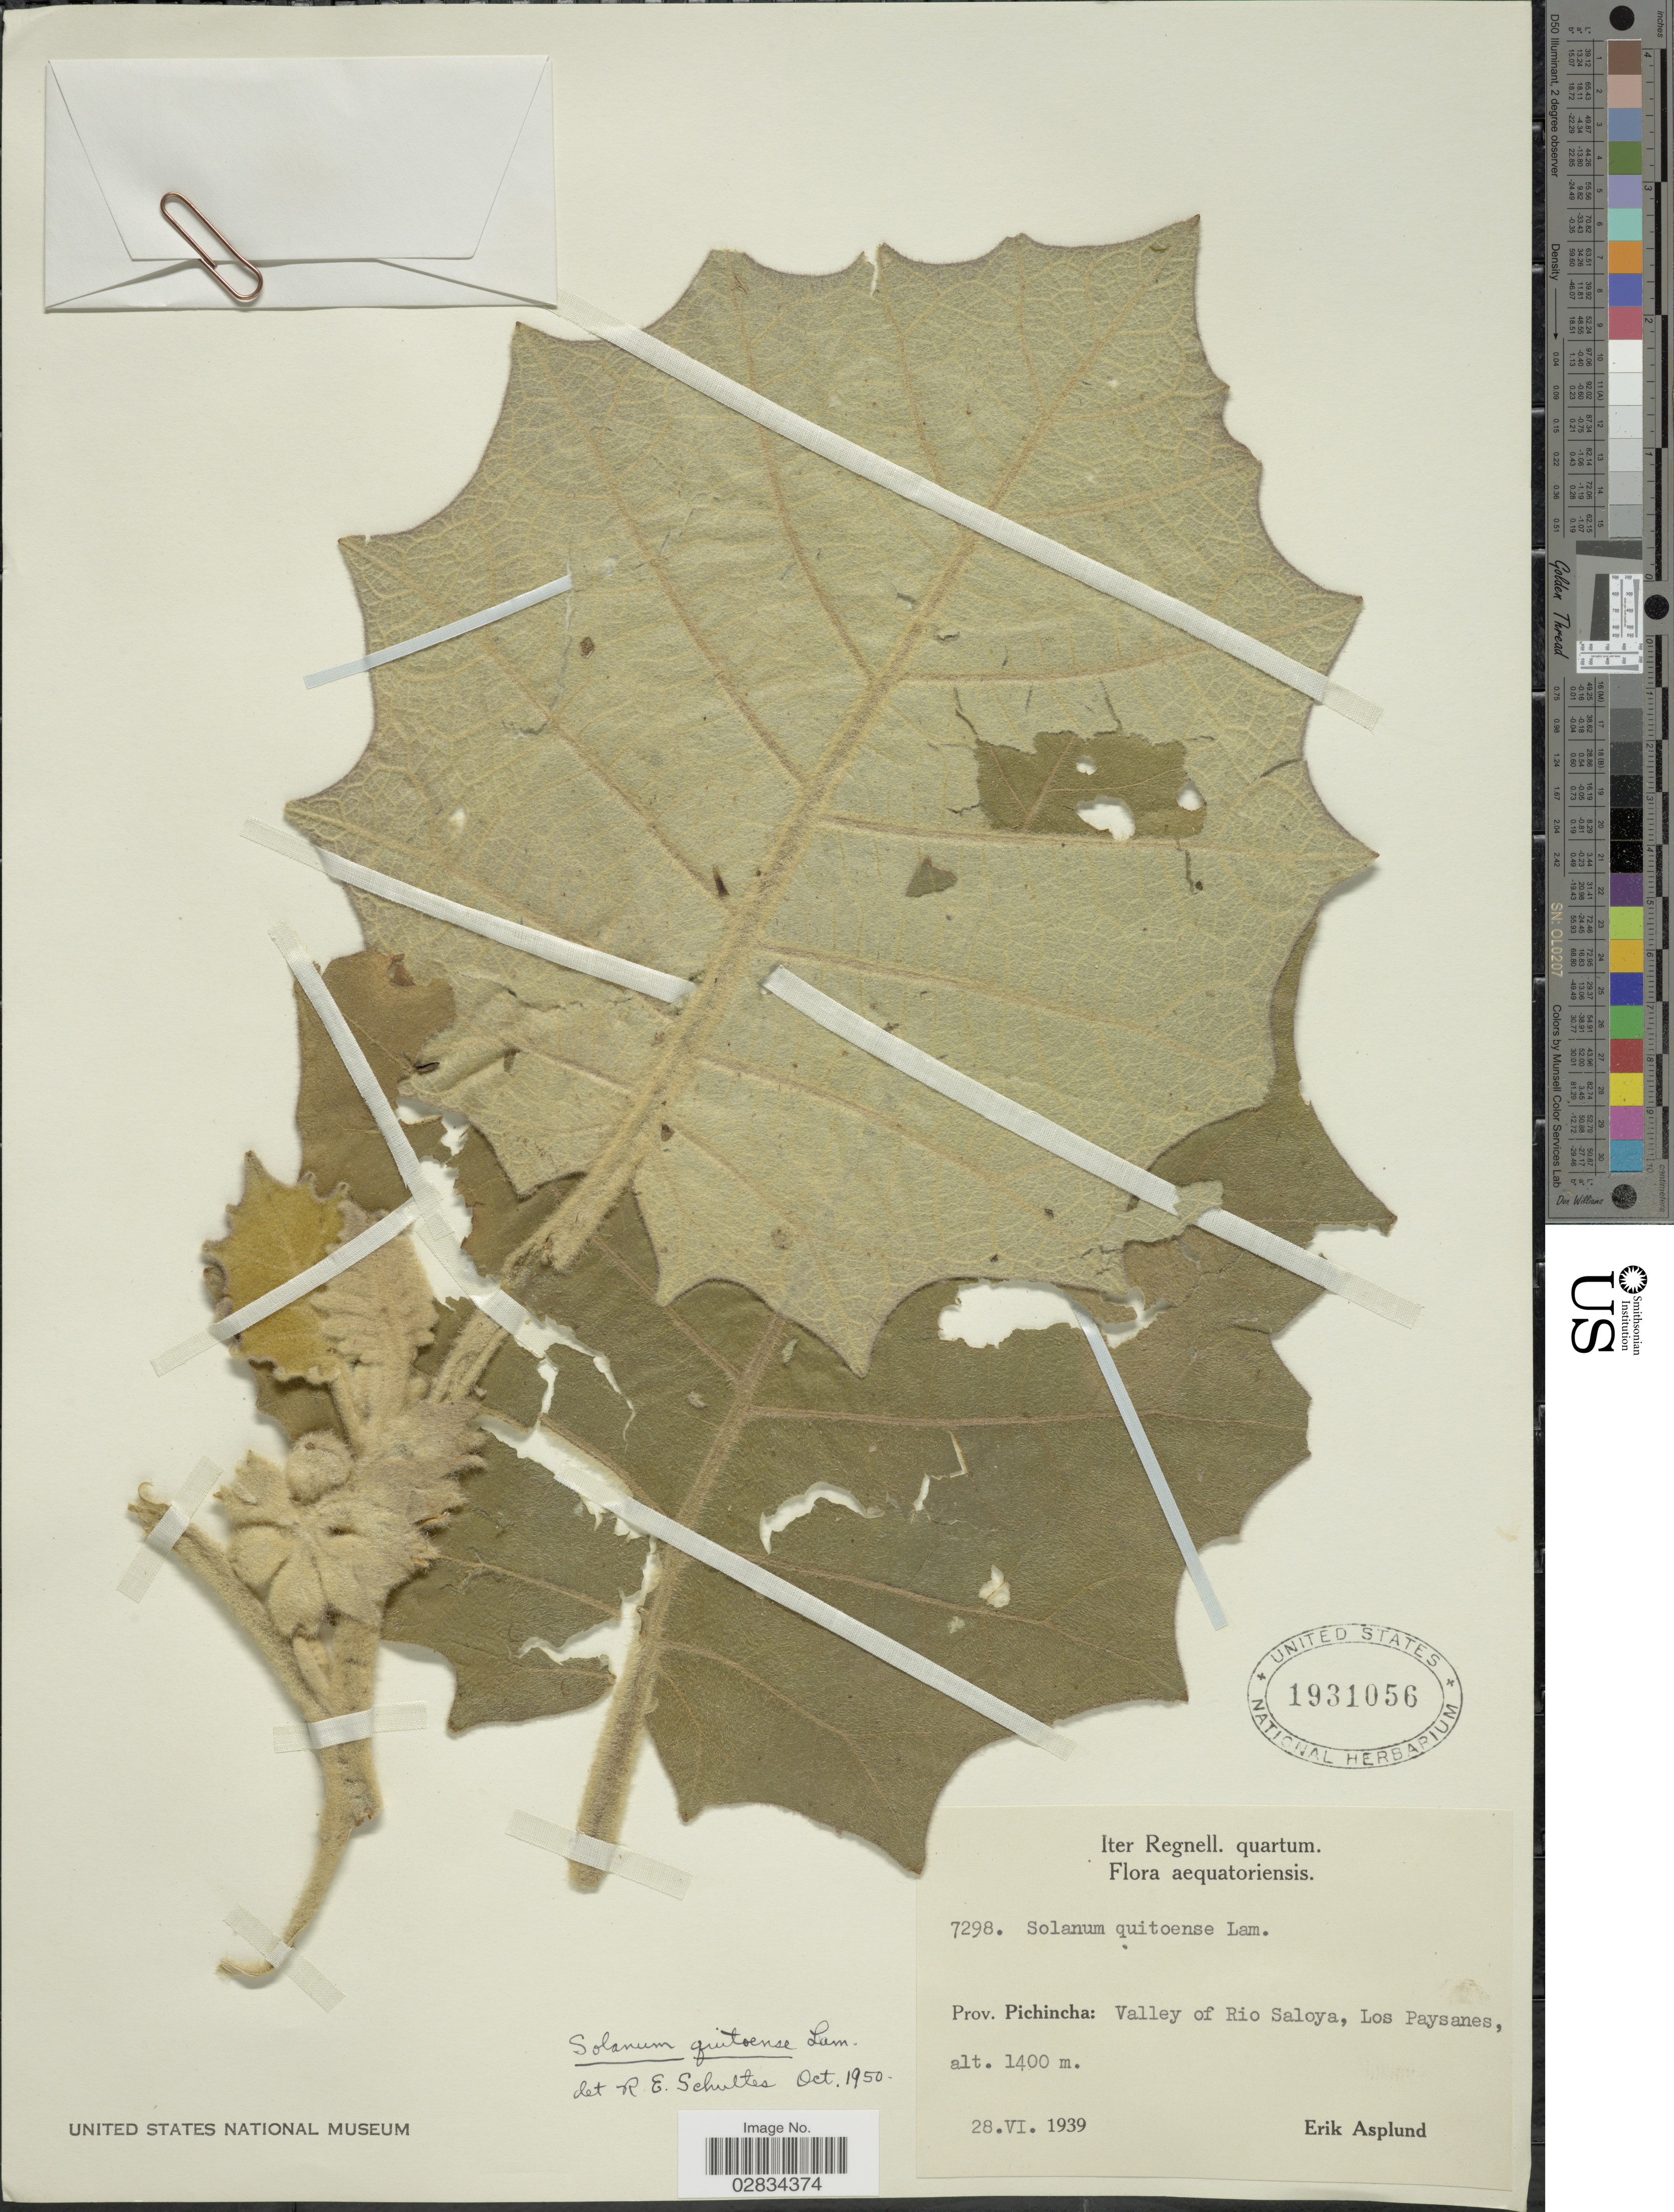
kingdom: Plantae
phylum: Tracheophyta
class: Magnoliopsida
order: Solanales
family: Solanaceae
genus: Solanum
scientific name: Solanum quitoense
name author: Lam.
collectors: E. Asplund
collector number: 7298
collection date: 1939-06-28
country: Ecuador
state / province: Pichincha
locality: Prov. Pichincha: Valley of Rio Saloya, Los Paysanes.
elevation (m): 1400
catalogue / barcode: US 1931056